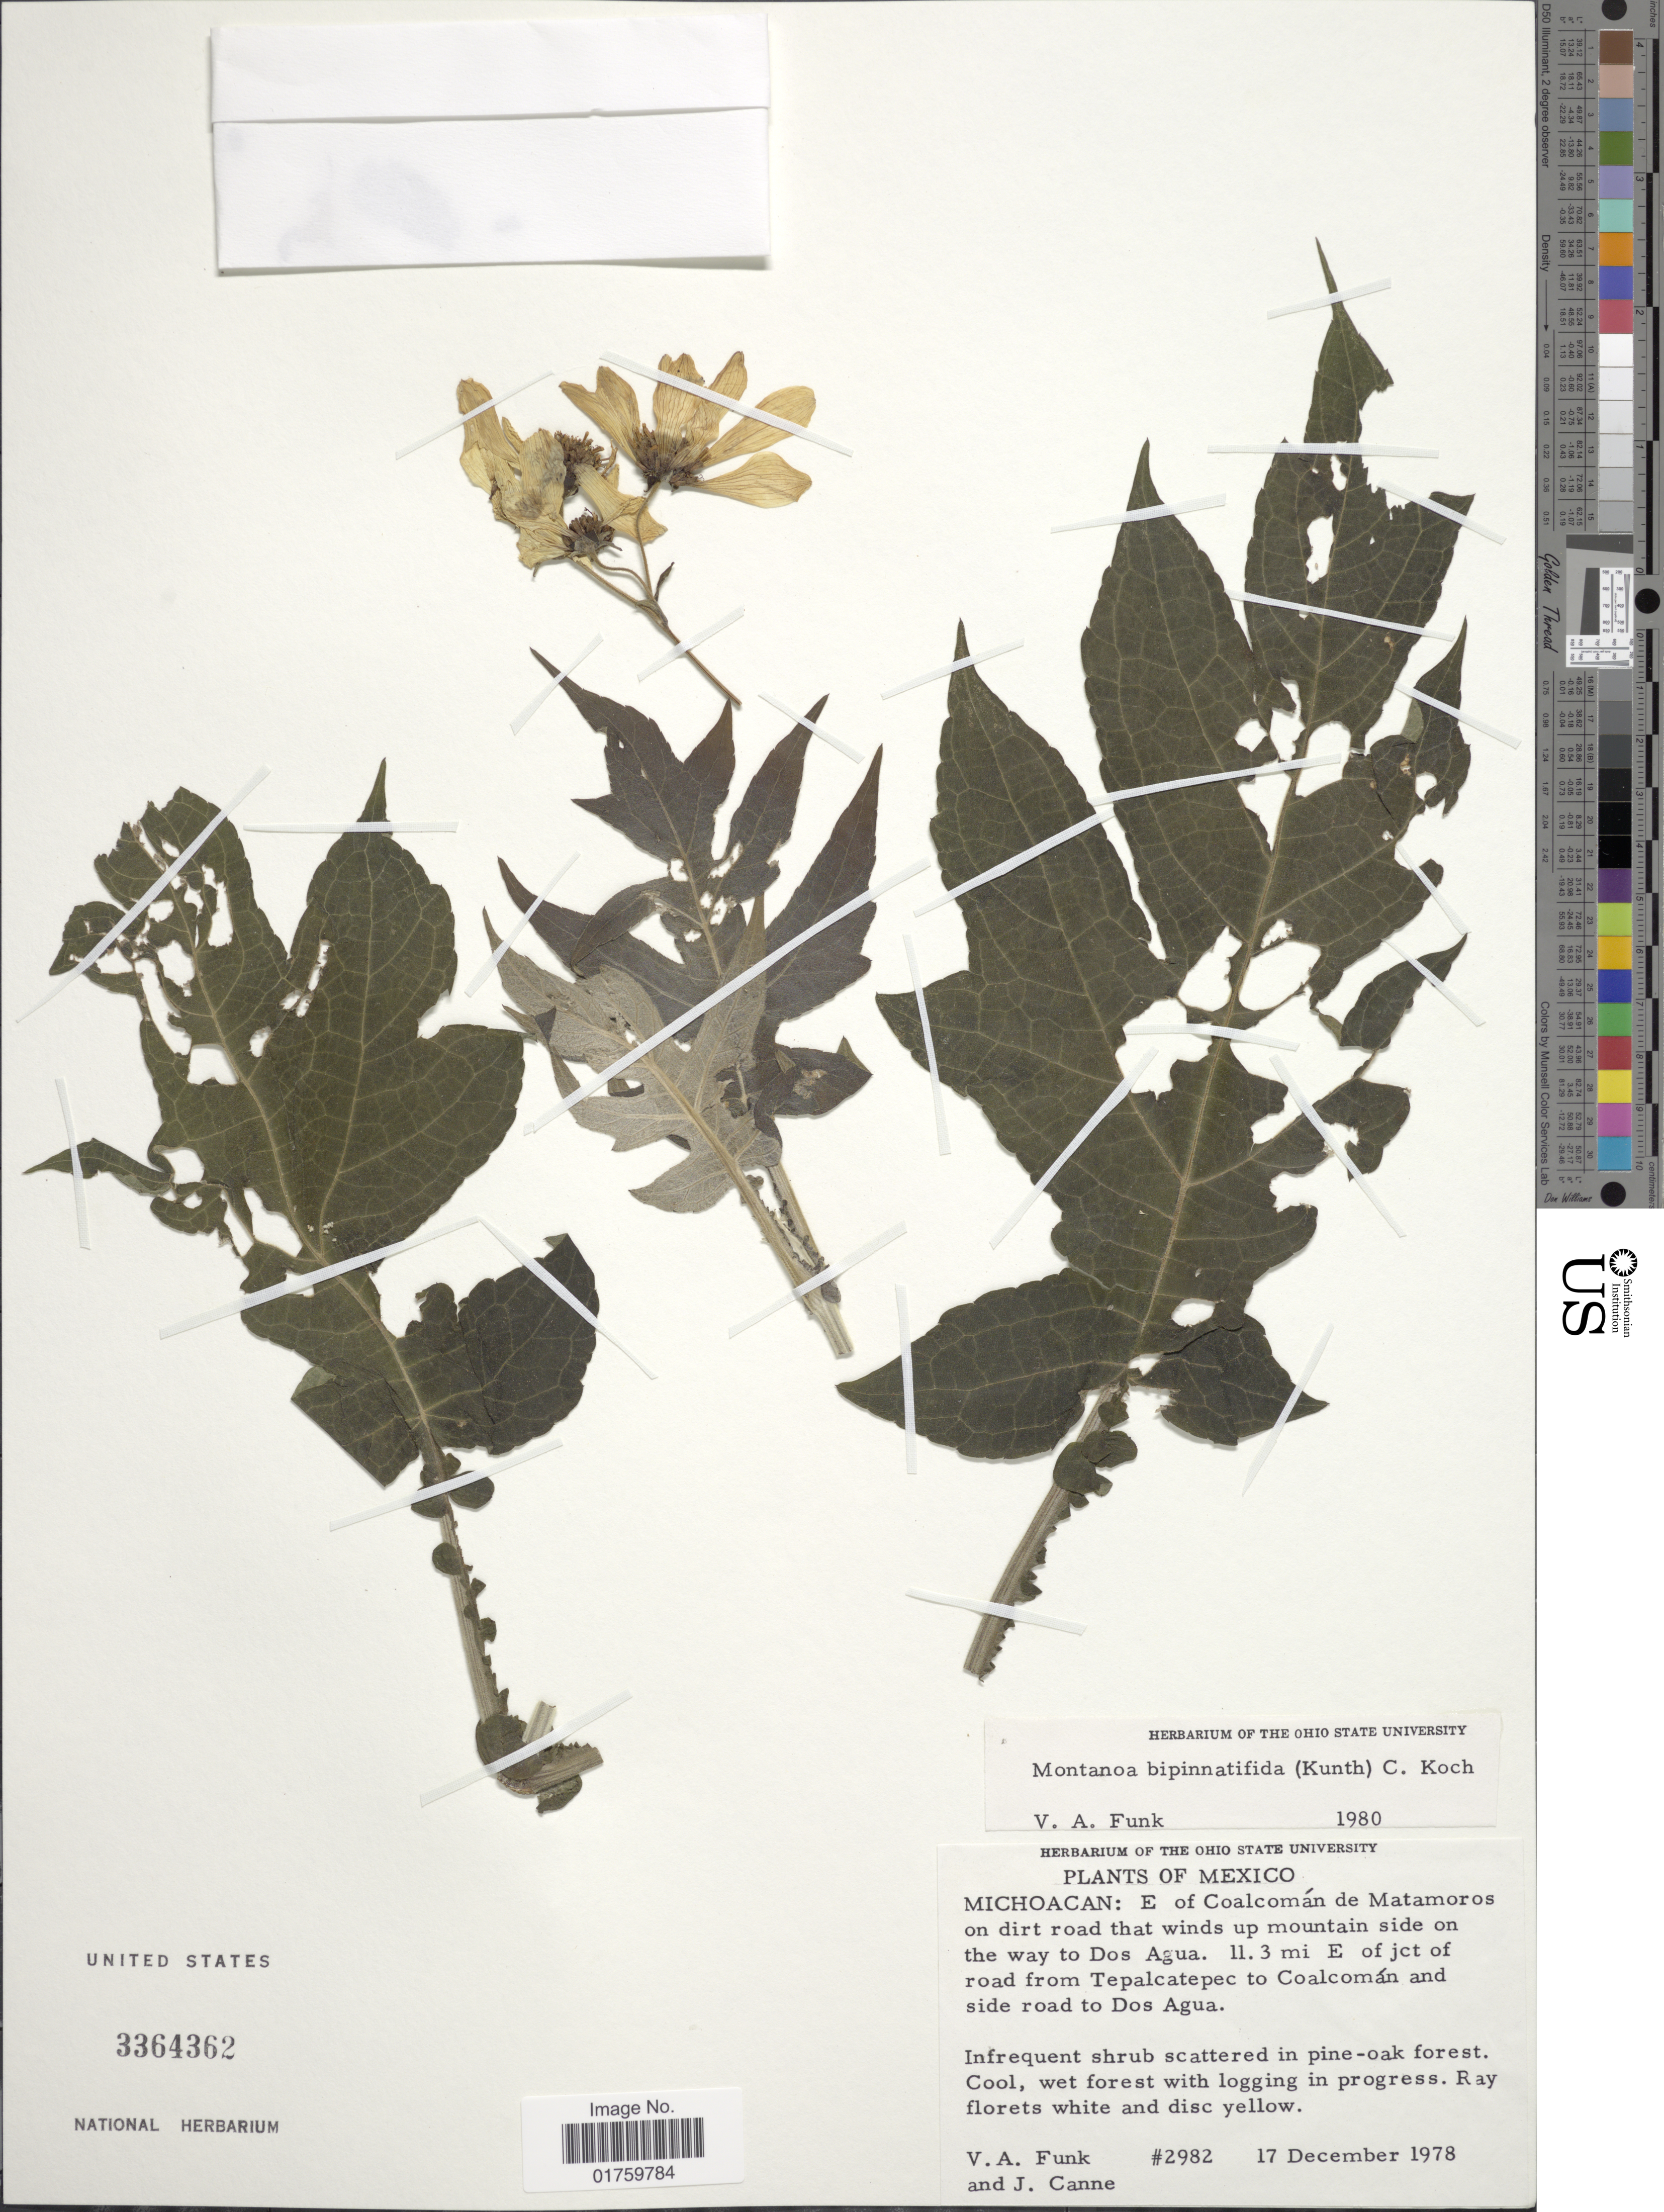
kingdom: Plantae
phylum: Tracheophyta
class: Magnoliopsida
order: Asterales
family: Asteraceae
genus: Montanoa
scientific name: Montanoa bipinnatifida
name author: (Kunth) C. Koch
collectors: V. Funk & J. M. Canne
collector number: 2982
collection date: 1978-12-17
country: Mexico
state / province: Michoacán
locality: E of Coalcomán de Matomoros on dirt road that winds up mountains side on the way to Dos Agua, 11.3 mi E of jct of road from Tepalcatepec to Coalcomám and side road to Dos Agua.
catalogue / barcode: US 3364362